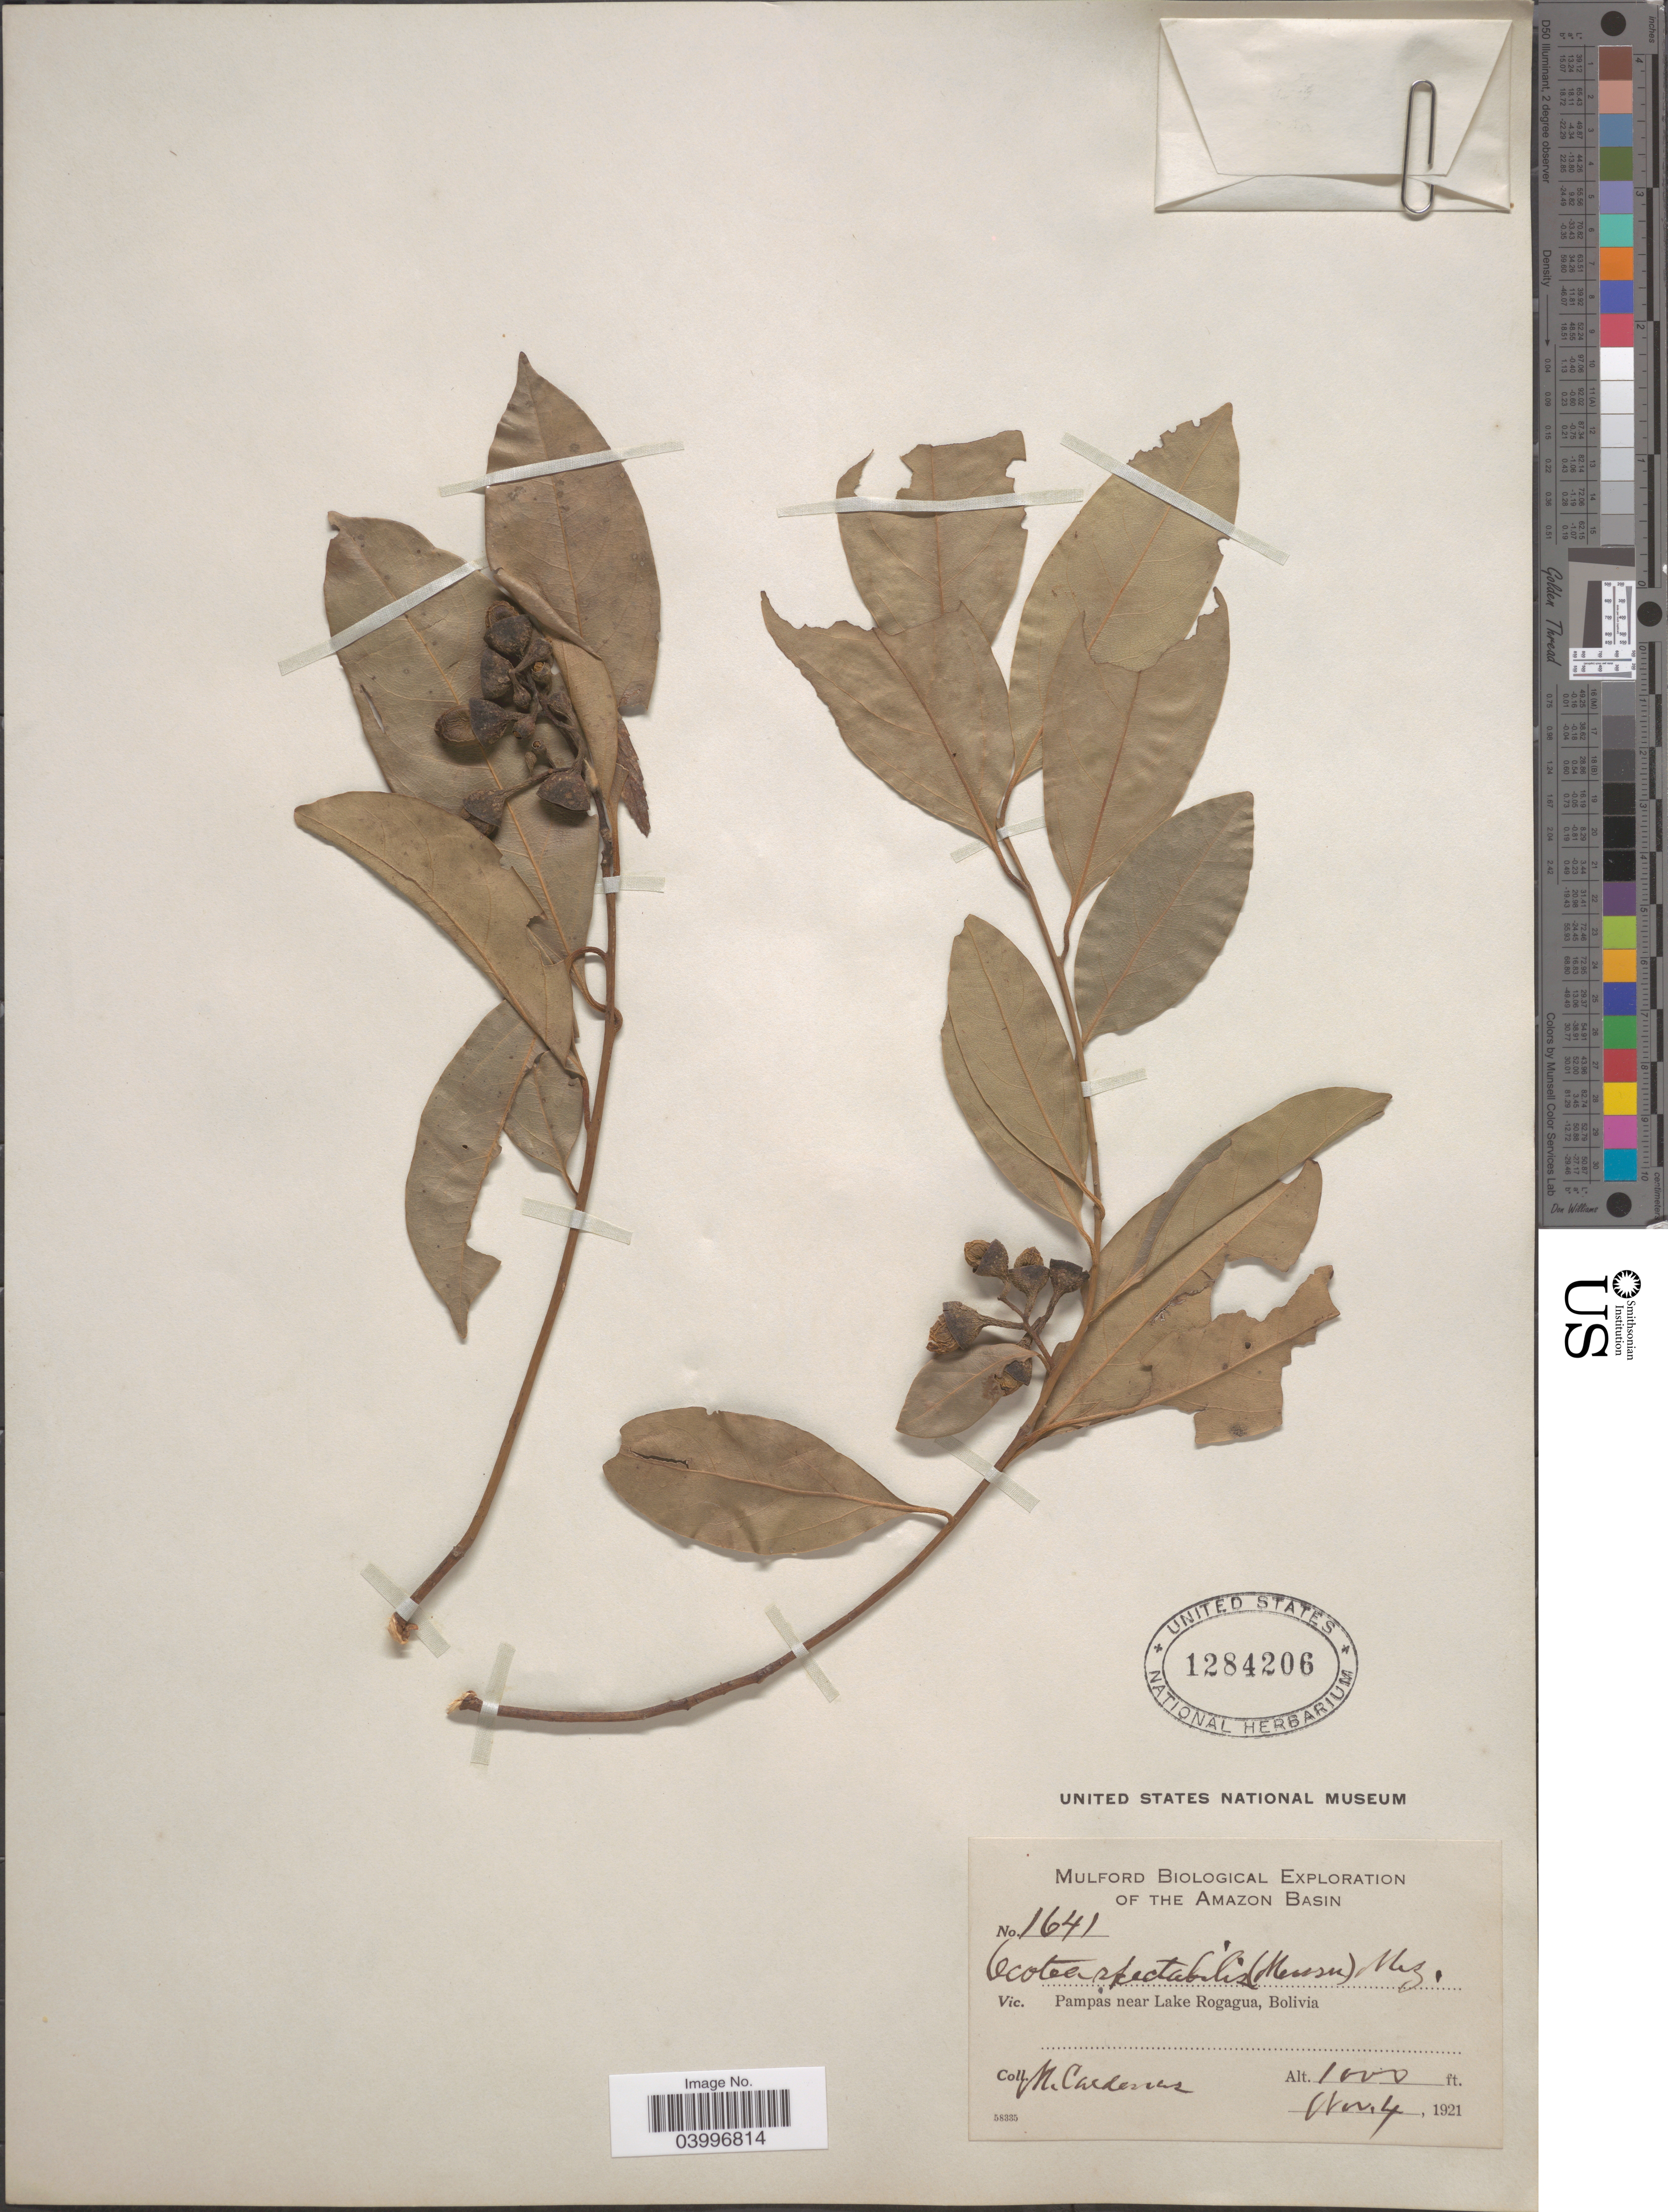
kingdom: Plantae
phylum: Tracheophyta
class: Magnoliopsida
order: Laurales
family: Lauraceae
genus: Ocotea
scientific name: Ocotea spectabilis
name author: (Meisn.) Mez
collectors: M. Cárdenas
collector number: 1641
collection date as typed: Nov. 4, 1921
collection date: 1921-11-04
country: Bolivia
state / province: Beni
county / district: José Ballivián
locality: Pampas near Lake Rogagua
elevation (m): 305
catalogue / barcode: US 1284206